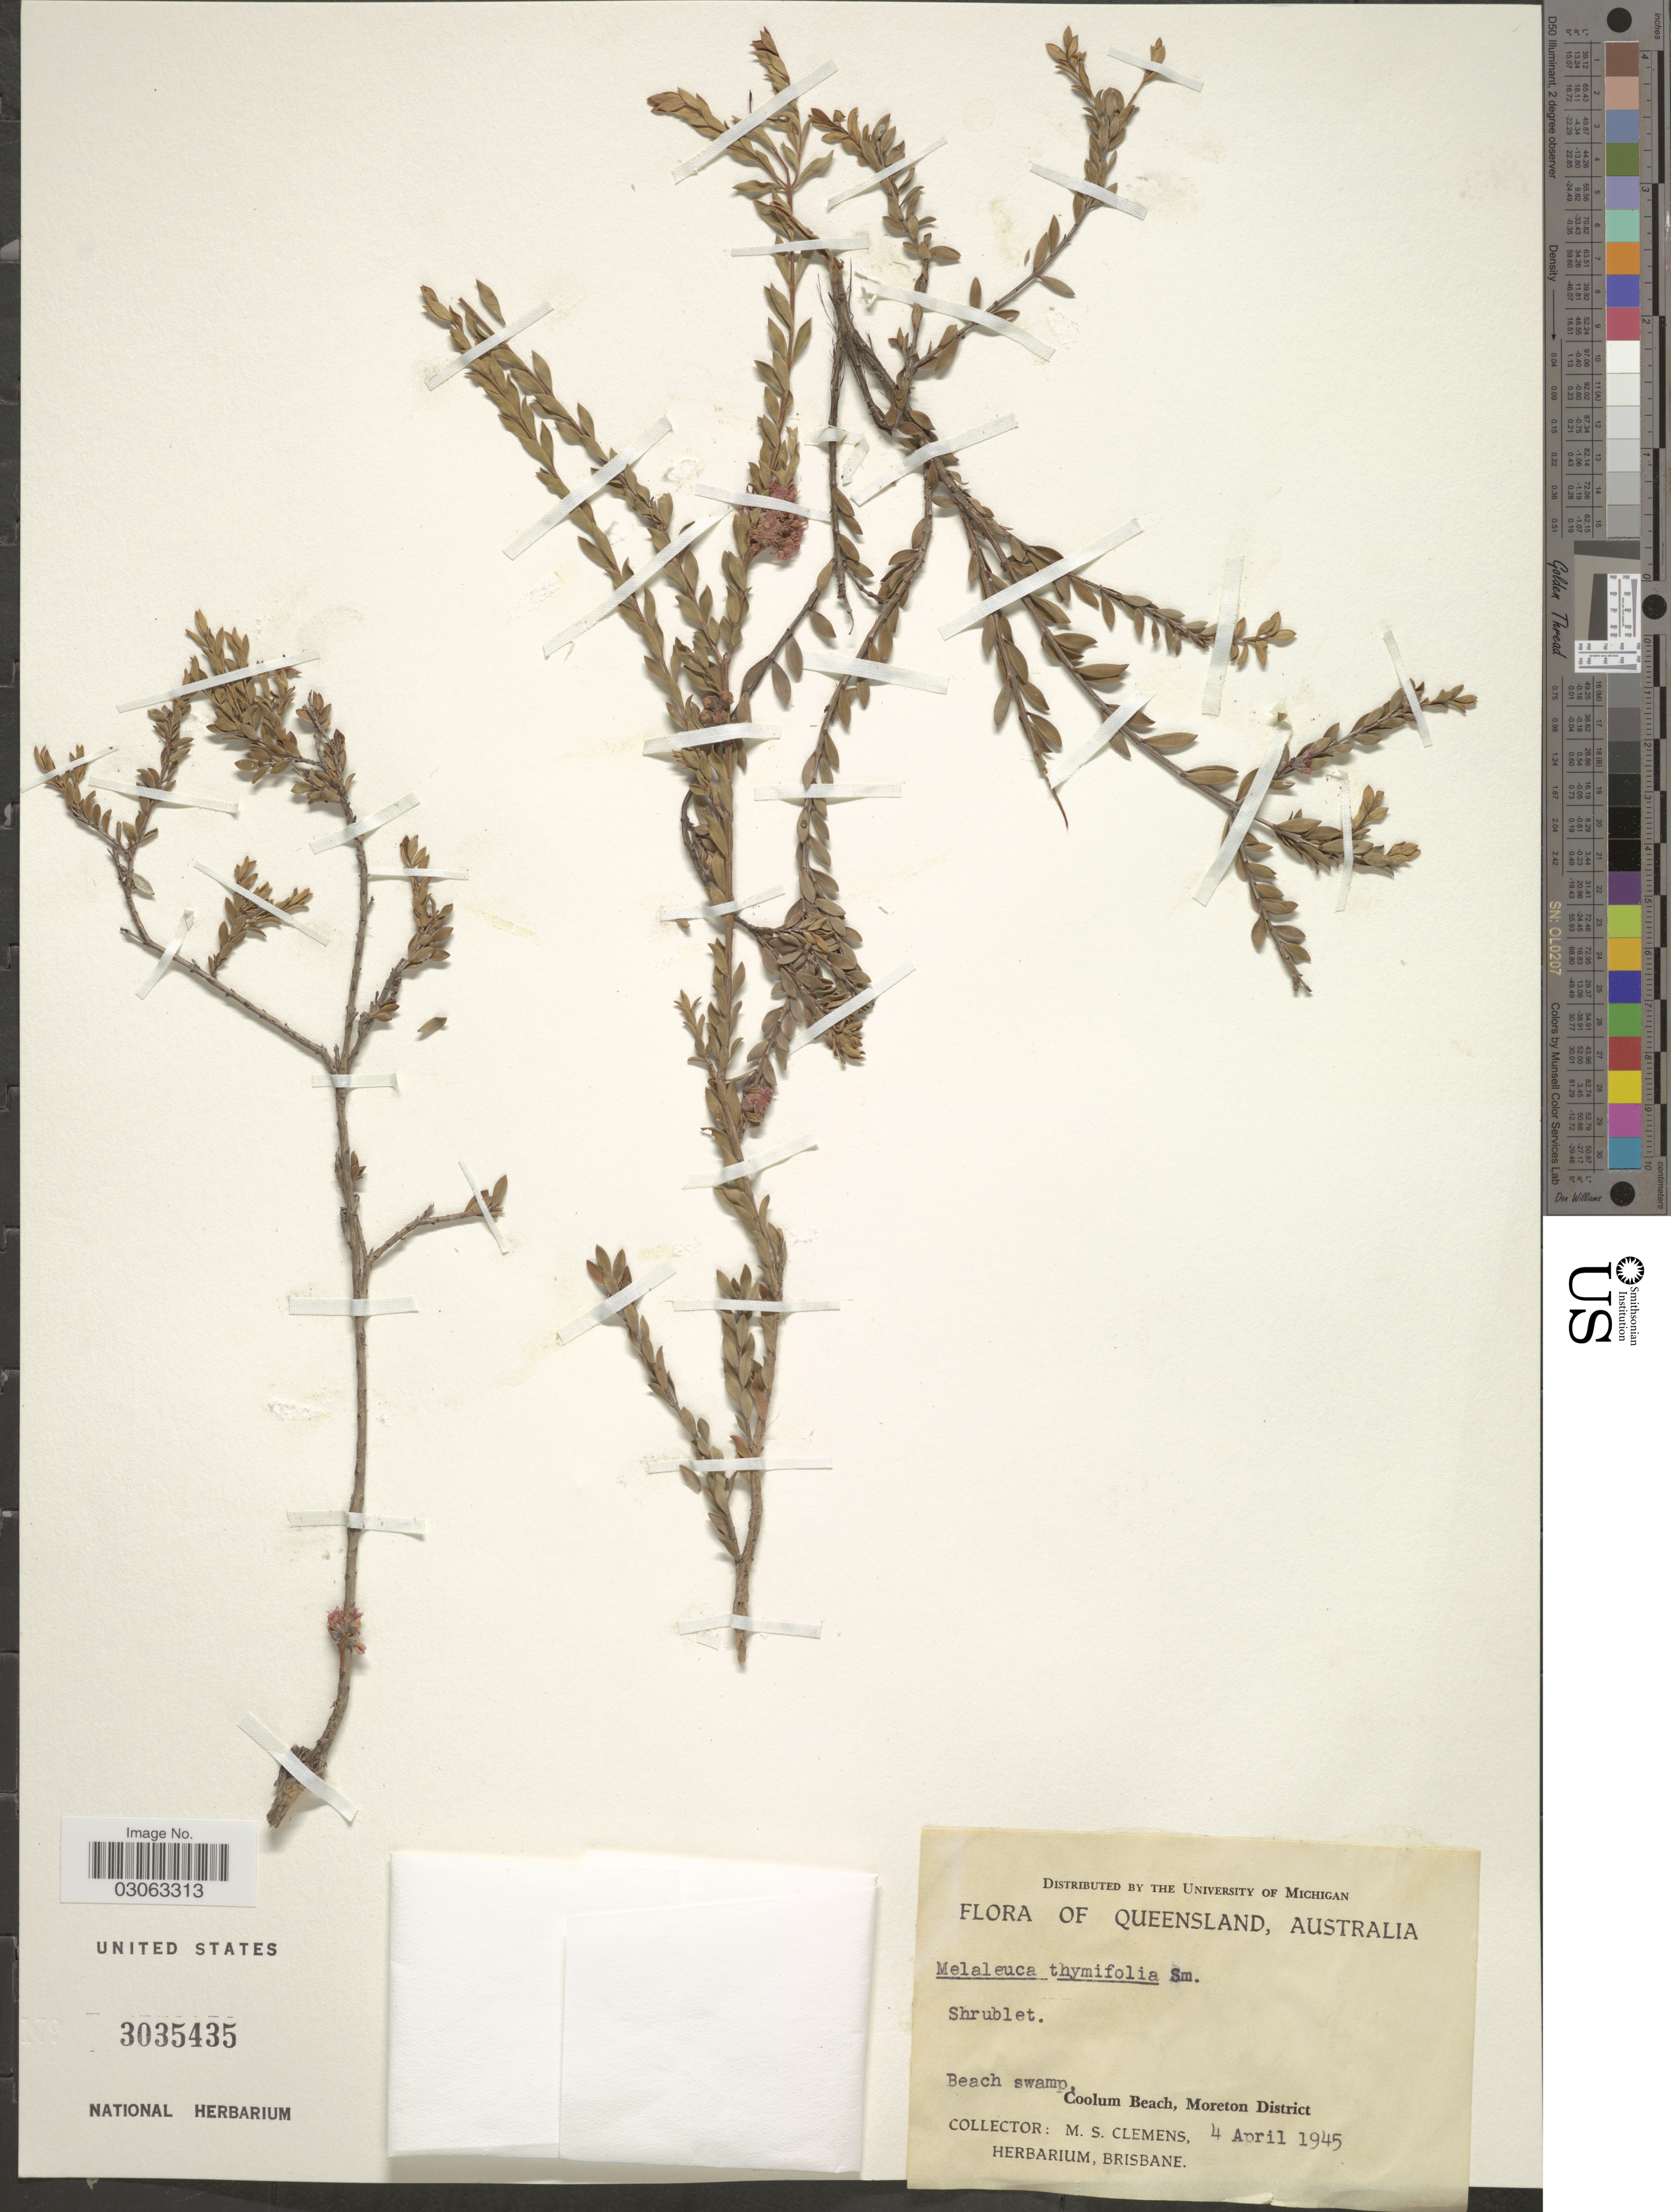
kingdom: Plantae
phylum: Tracheophyta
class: Magnoliopsida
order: Myrtales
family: Myrtaceae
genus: Melaleuca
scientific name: Melaleuca thymifolia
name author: L.S. Sm.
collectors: M. S. Clemens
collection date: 1945-04-04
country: Australia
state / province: Queensland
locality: Beach swamp, Coolum Beach, Moreton District.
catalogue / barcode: US 3035435